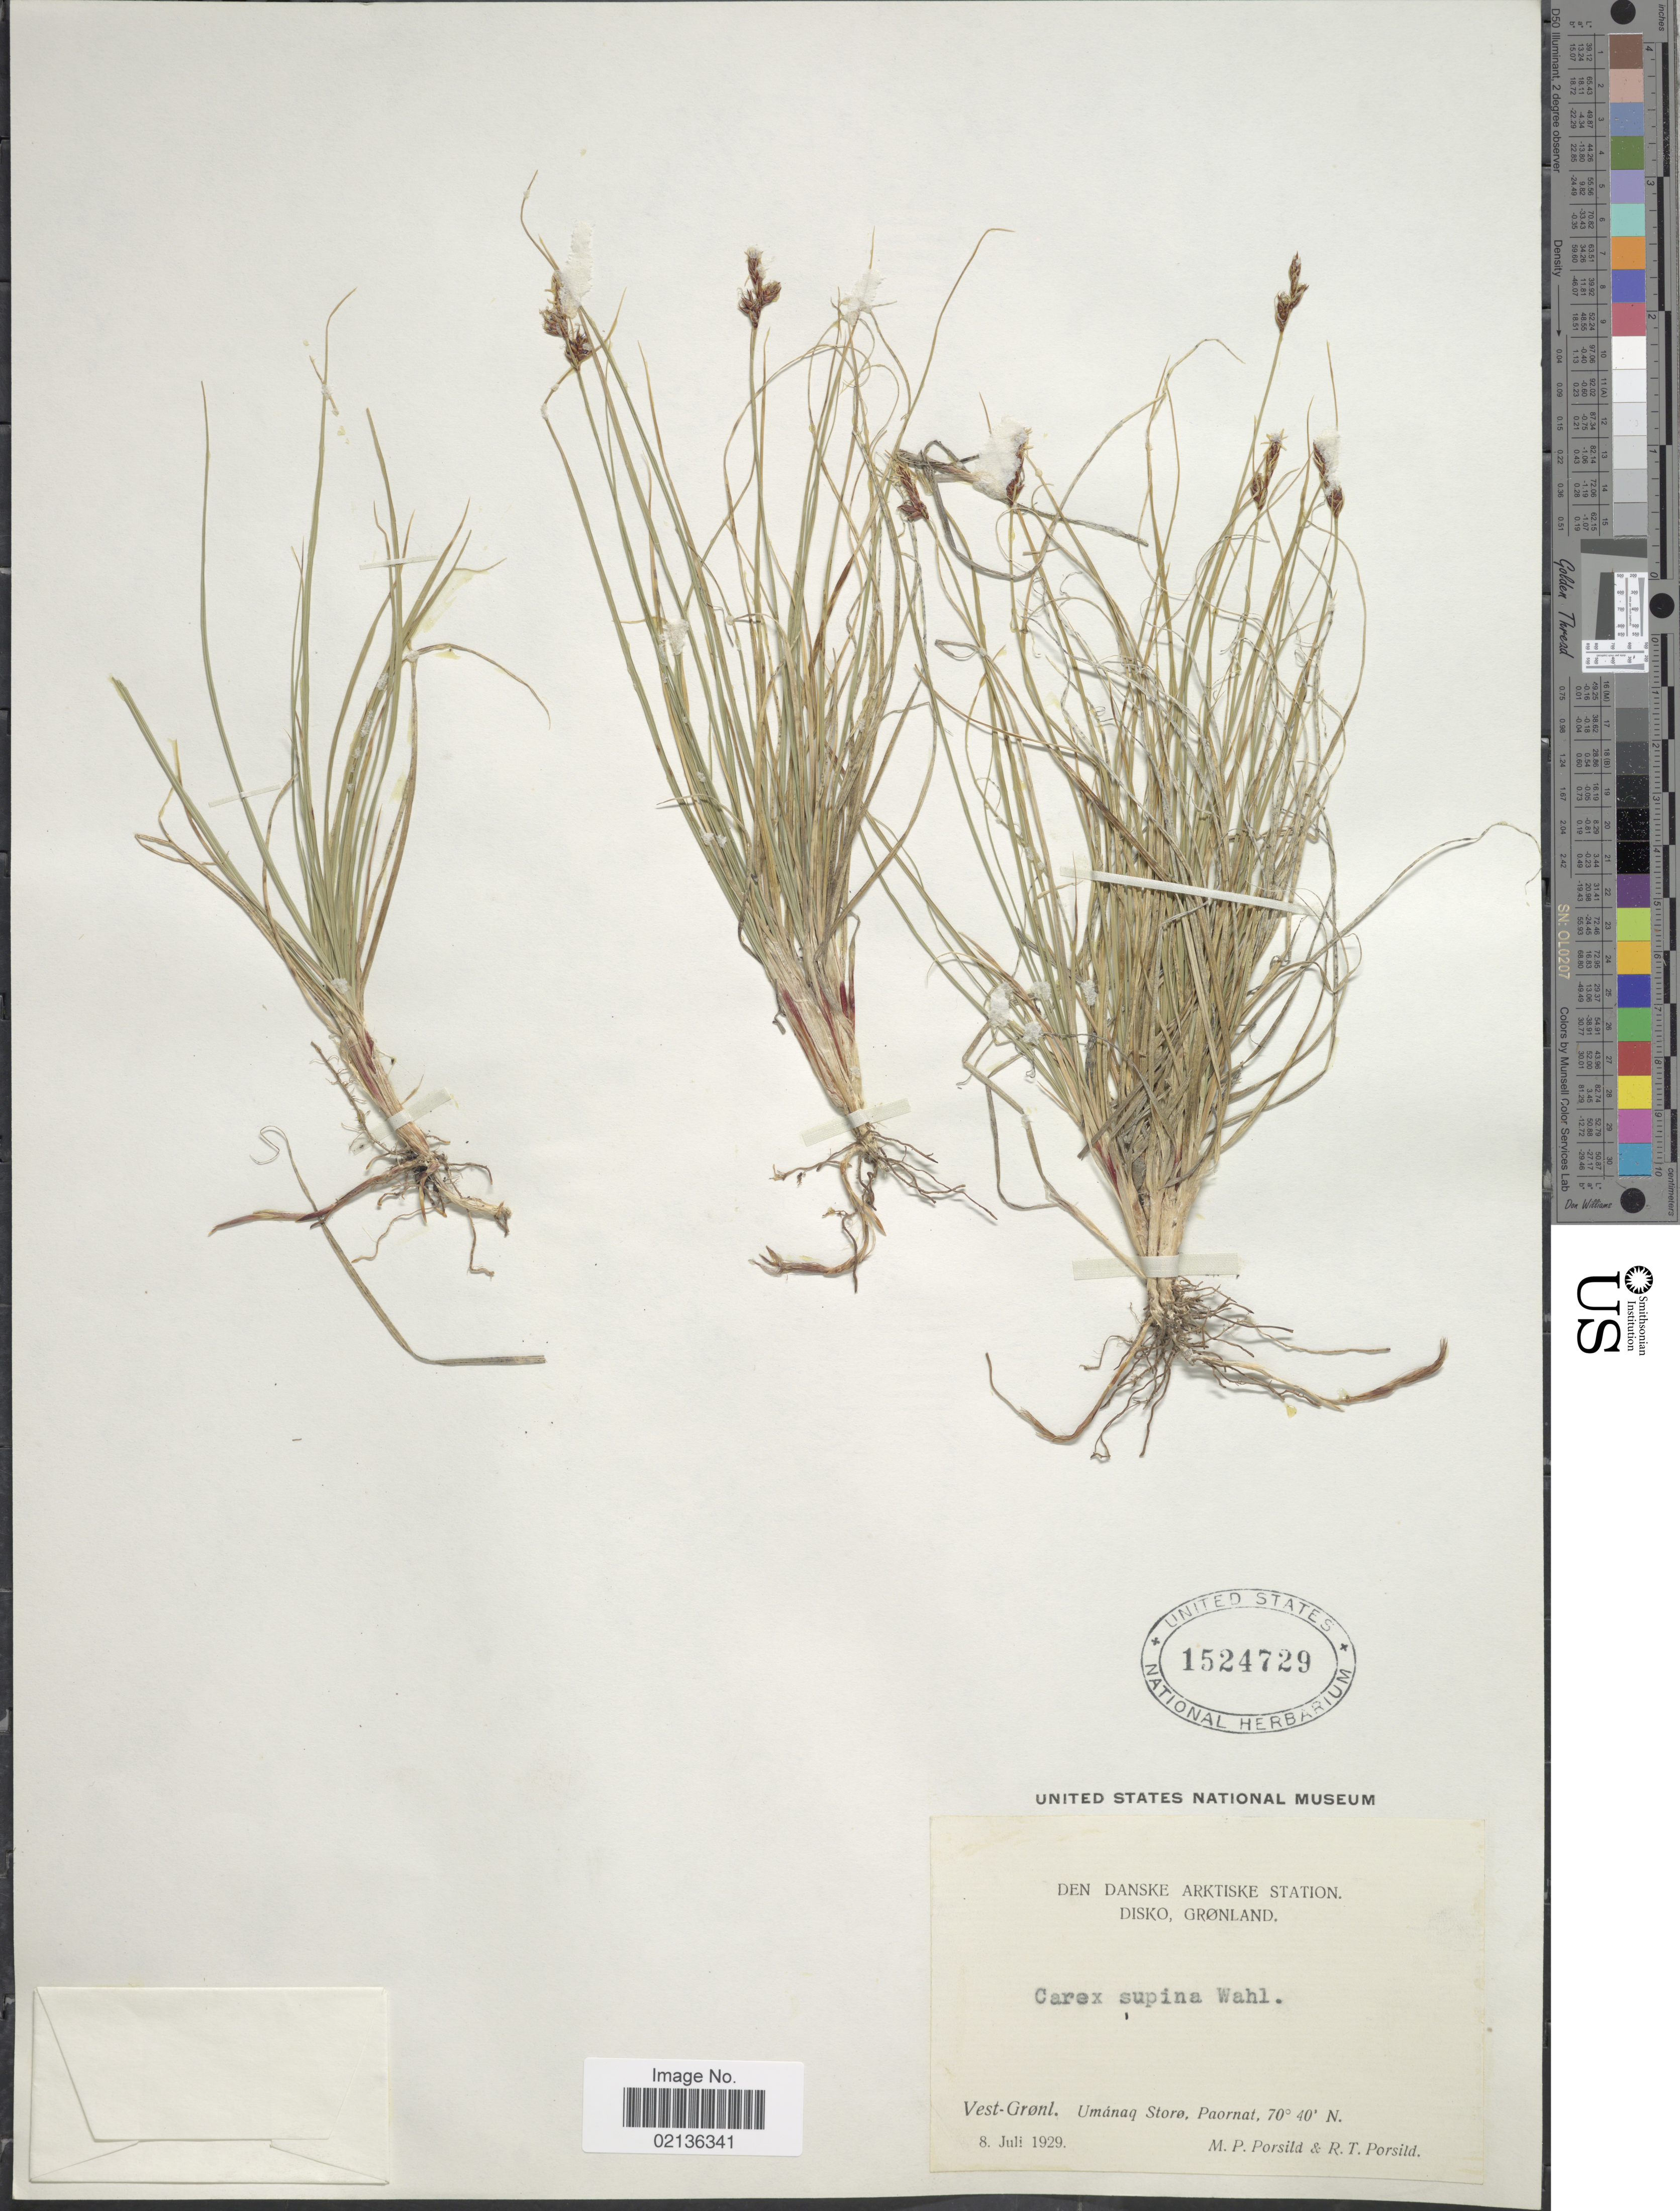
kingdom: Plantae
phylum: Tracheophyta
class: Liliopsida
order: Poales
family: Cyperaceae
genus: Carex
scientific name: Carex supina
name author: Willd. ex Wahlenb.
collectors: M. P. Porsild & R. T. Porsild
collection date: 1929-07-08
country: Greenland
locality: Den Danske Arktiske Station, Disko, Grønland, Vest-Grønl. Umanaq Storø, Paornat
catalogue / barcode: US 1524729